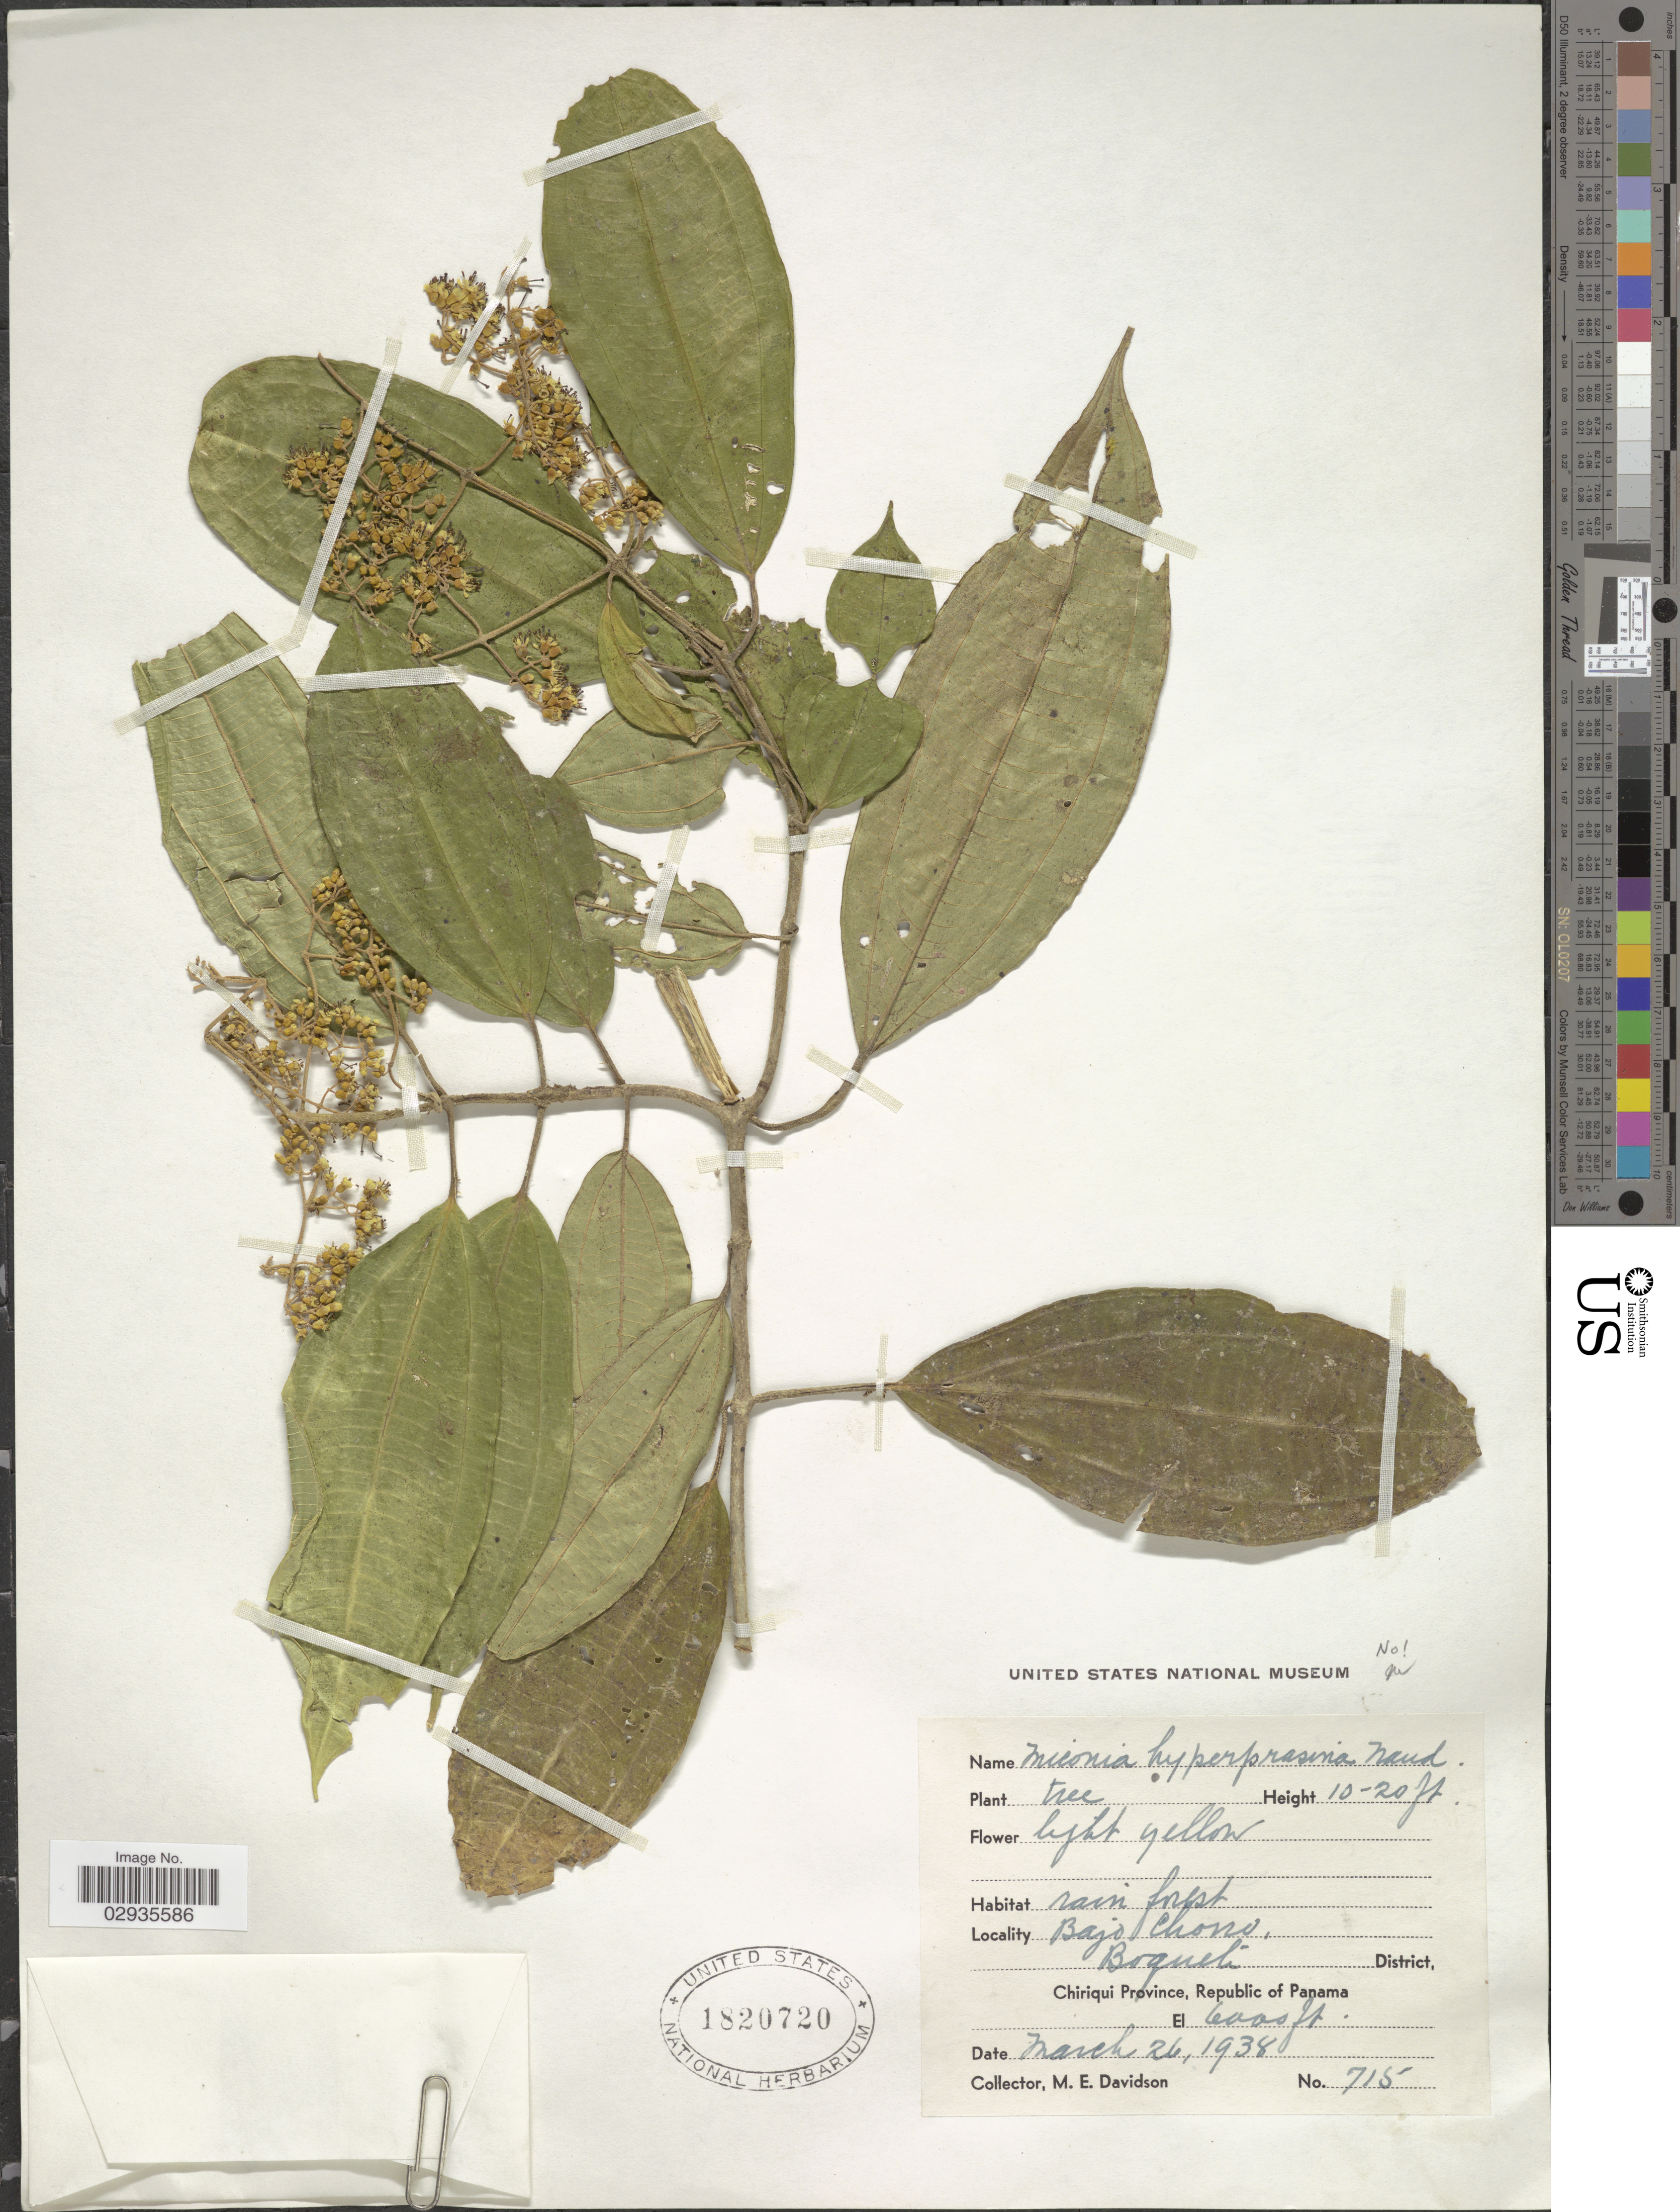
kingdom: Plantae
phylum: Tracheophyta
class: Magnoliopsida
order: Myrtales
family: Melastomataceae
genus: Miconia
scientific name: Miconia sp.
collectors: M. E. Davidson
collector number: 715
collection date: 1938-03-26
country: Panama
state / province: Chiriqui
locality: Bajo Chorro. Boquete District.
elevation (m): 1829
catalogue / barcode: US 1820720